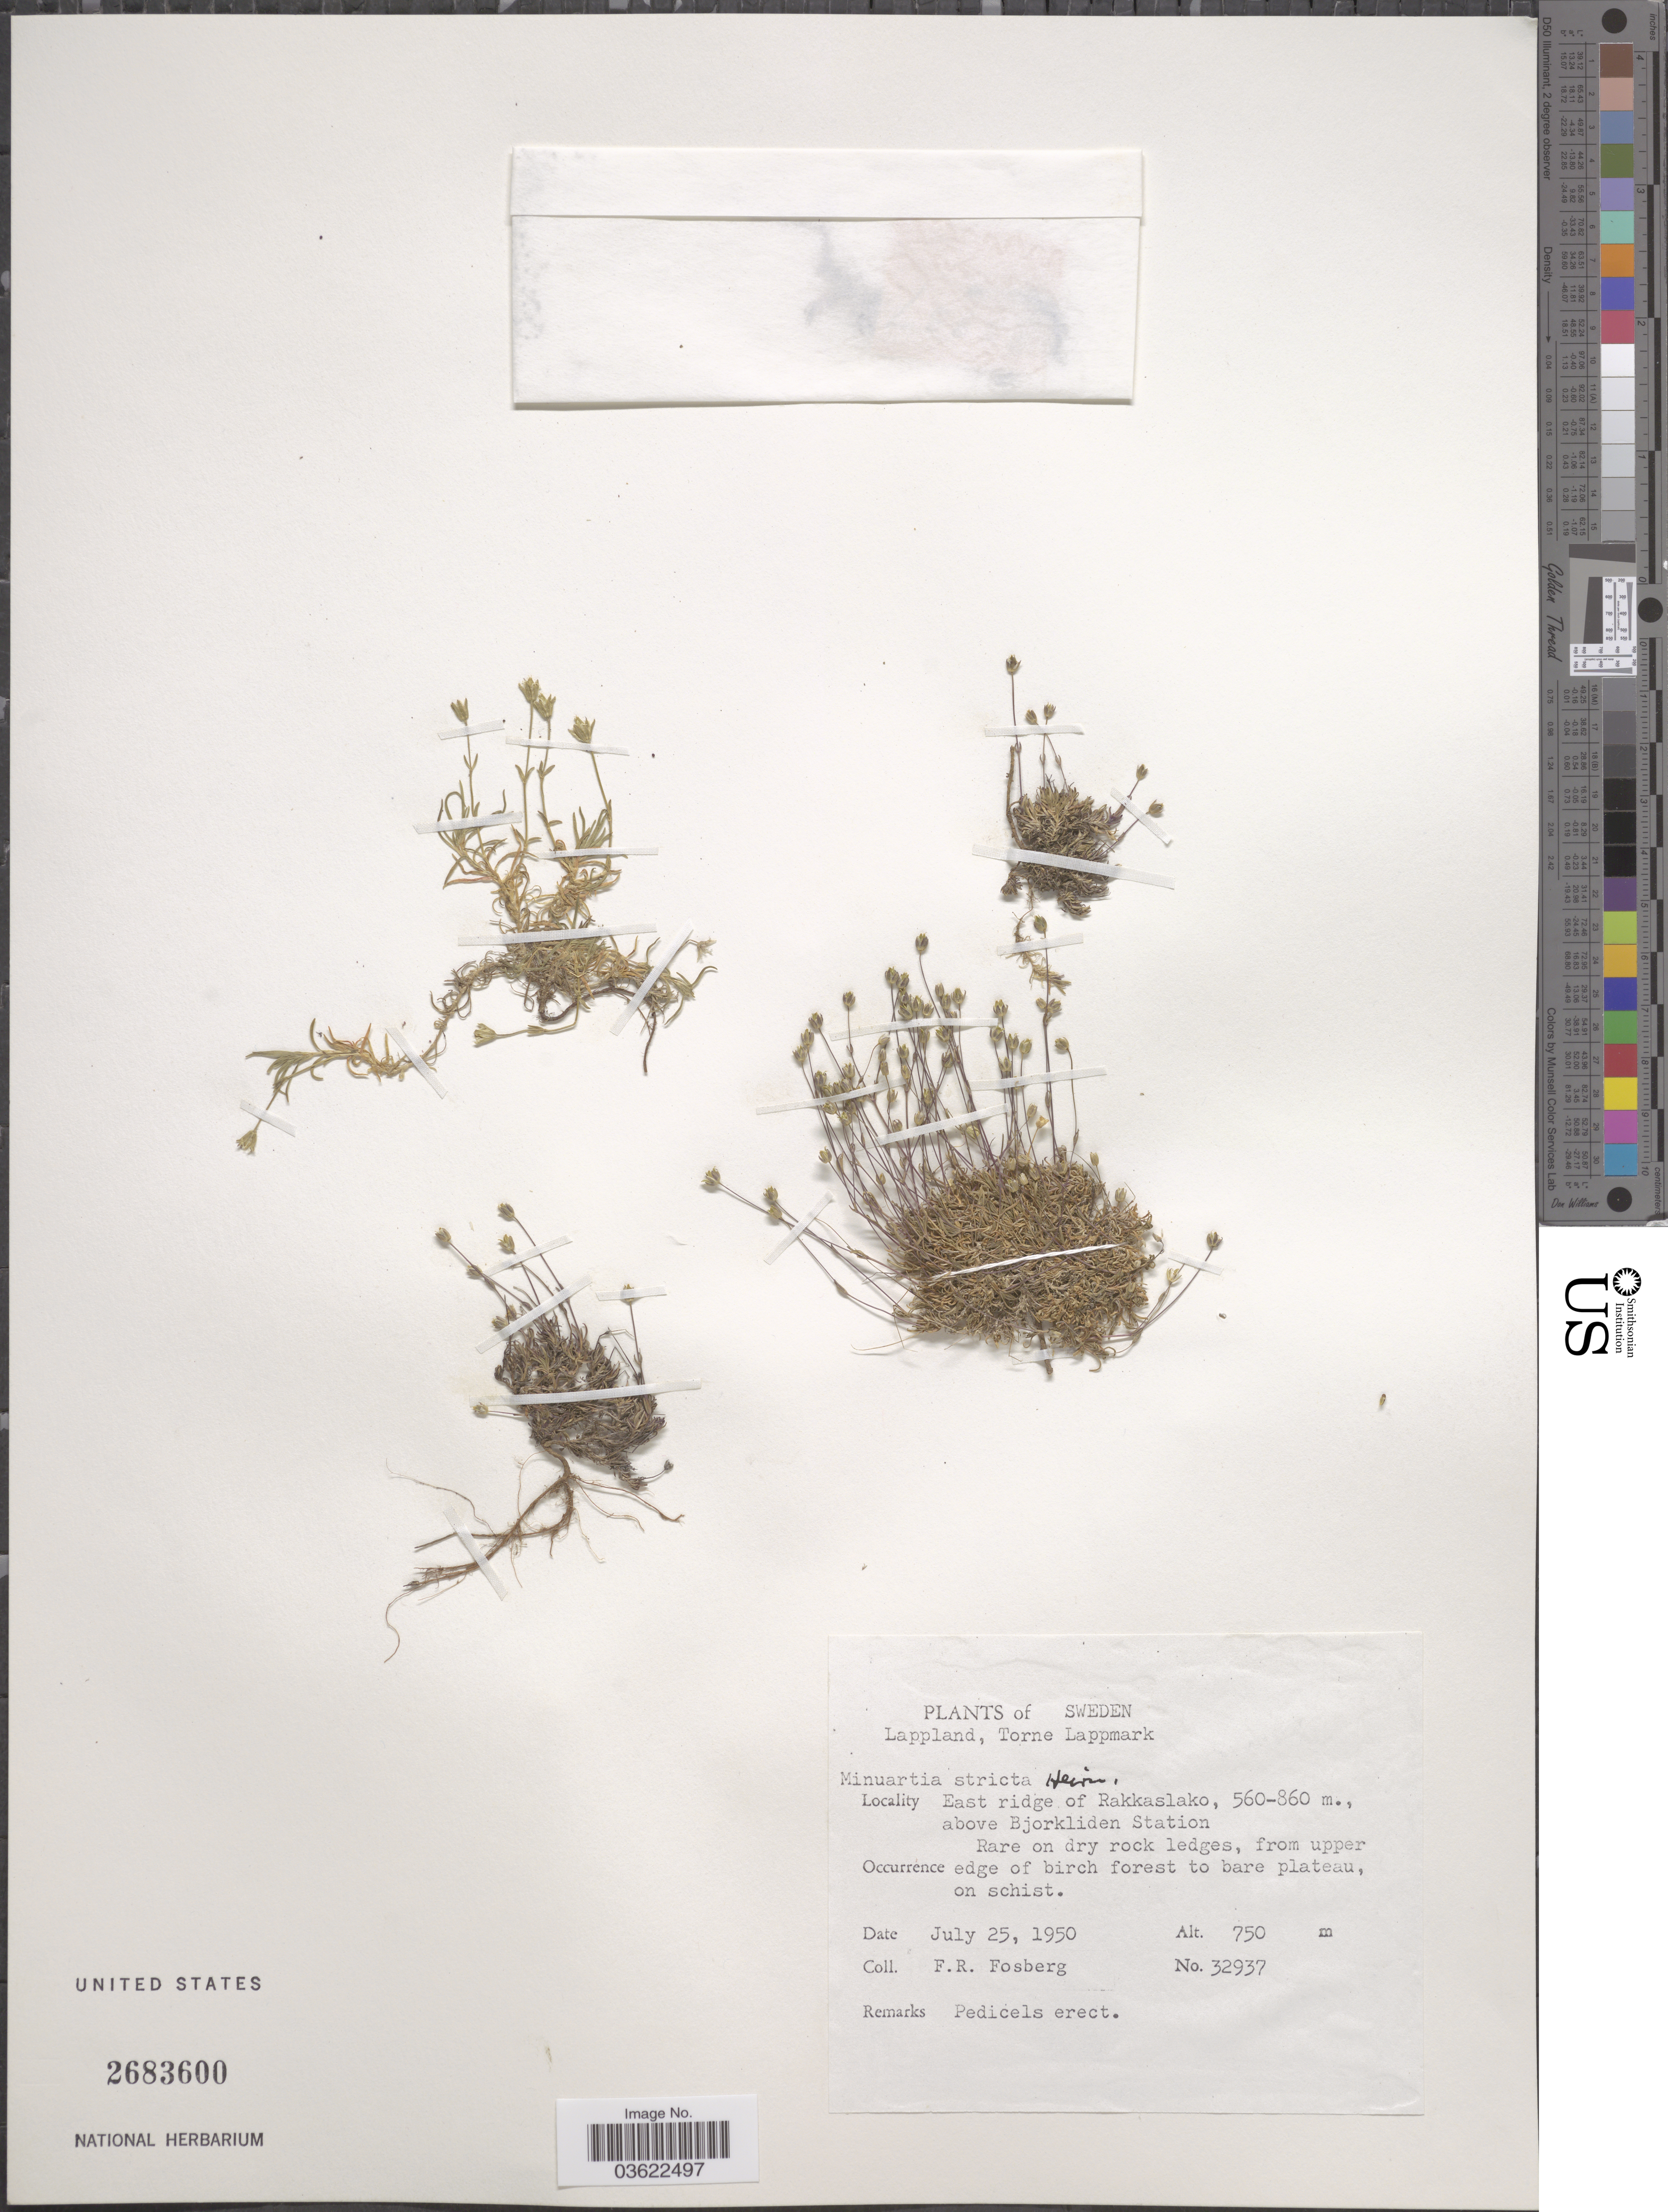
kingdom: Plantae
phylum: Tracheophyta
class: Magnoliopsida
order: Caryophyllales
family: Caryophyllaceae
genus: Sabulina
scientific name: Sabulina stricta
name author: (Sw.) Rchb.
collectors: F. R. Fosberg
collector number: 32937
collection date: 1950-07-25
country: Sweden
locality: Lappland, Torne Lappmark. East ridge of Rakkaslako, 560-860 m., above Bjorkliden Station.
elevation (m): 750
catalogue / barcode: US 2683600